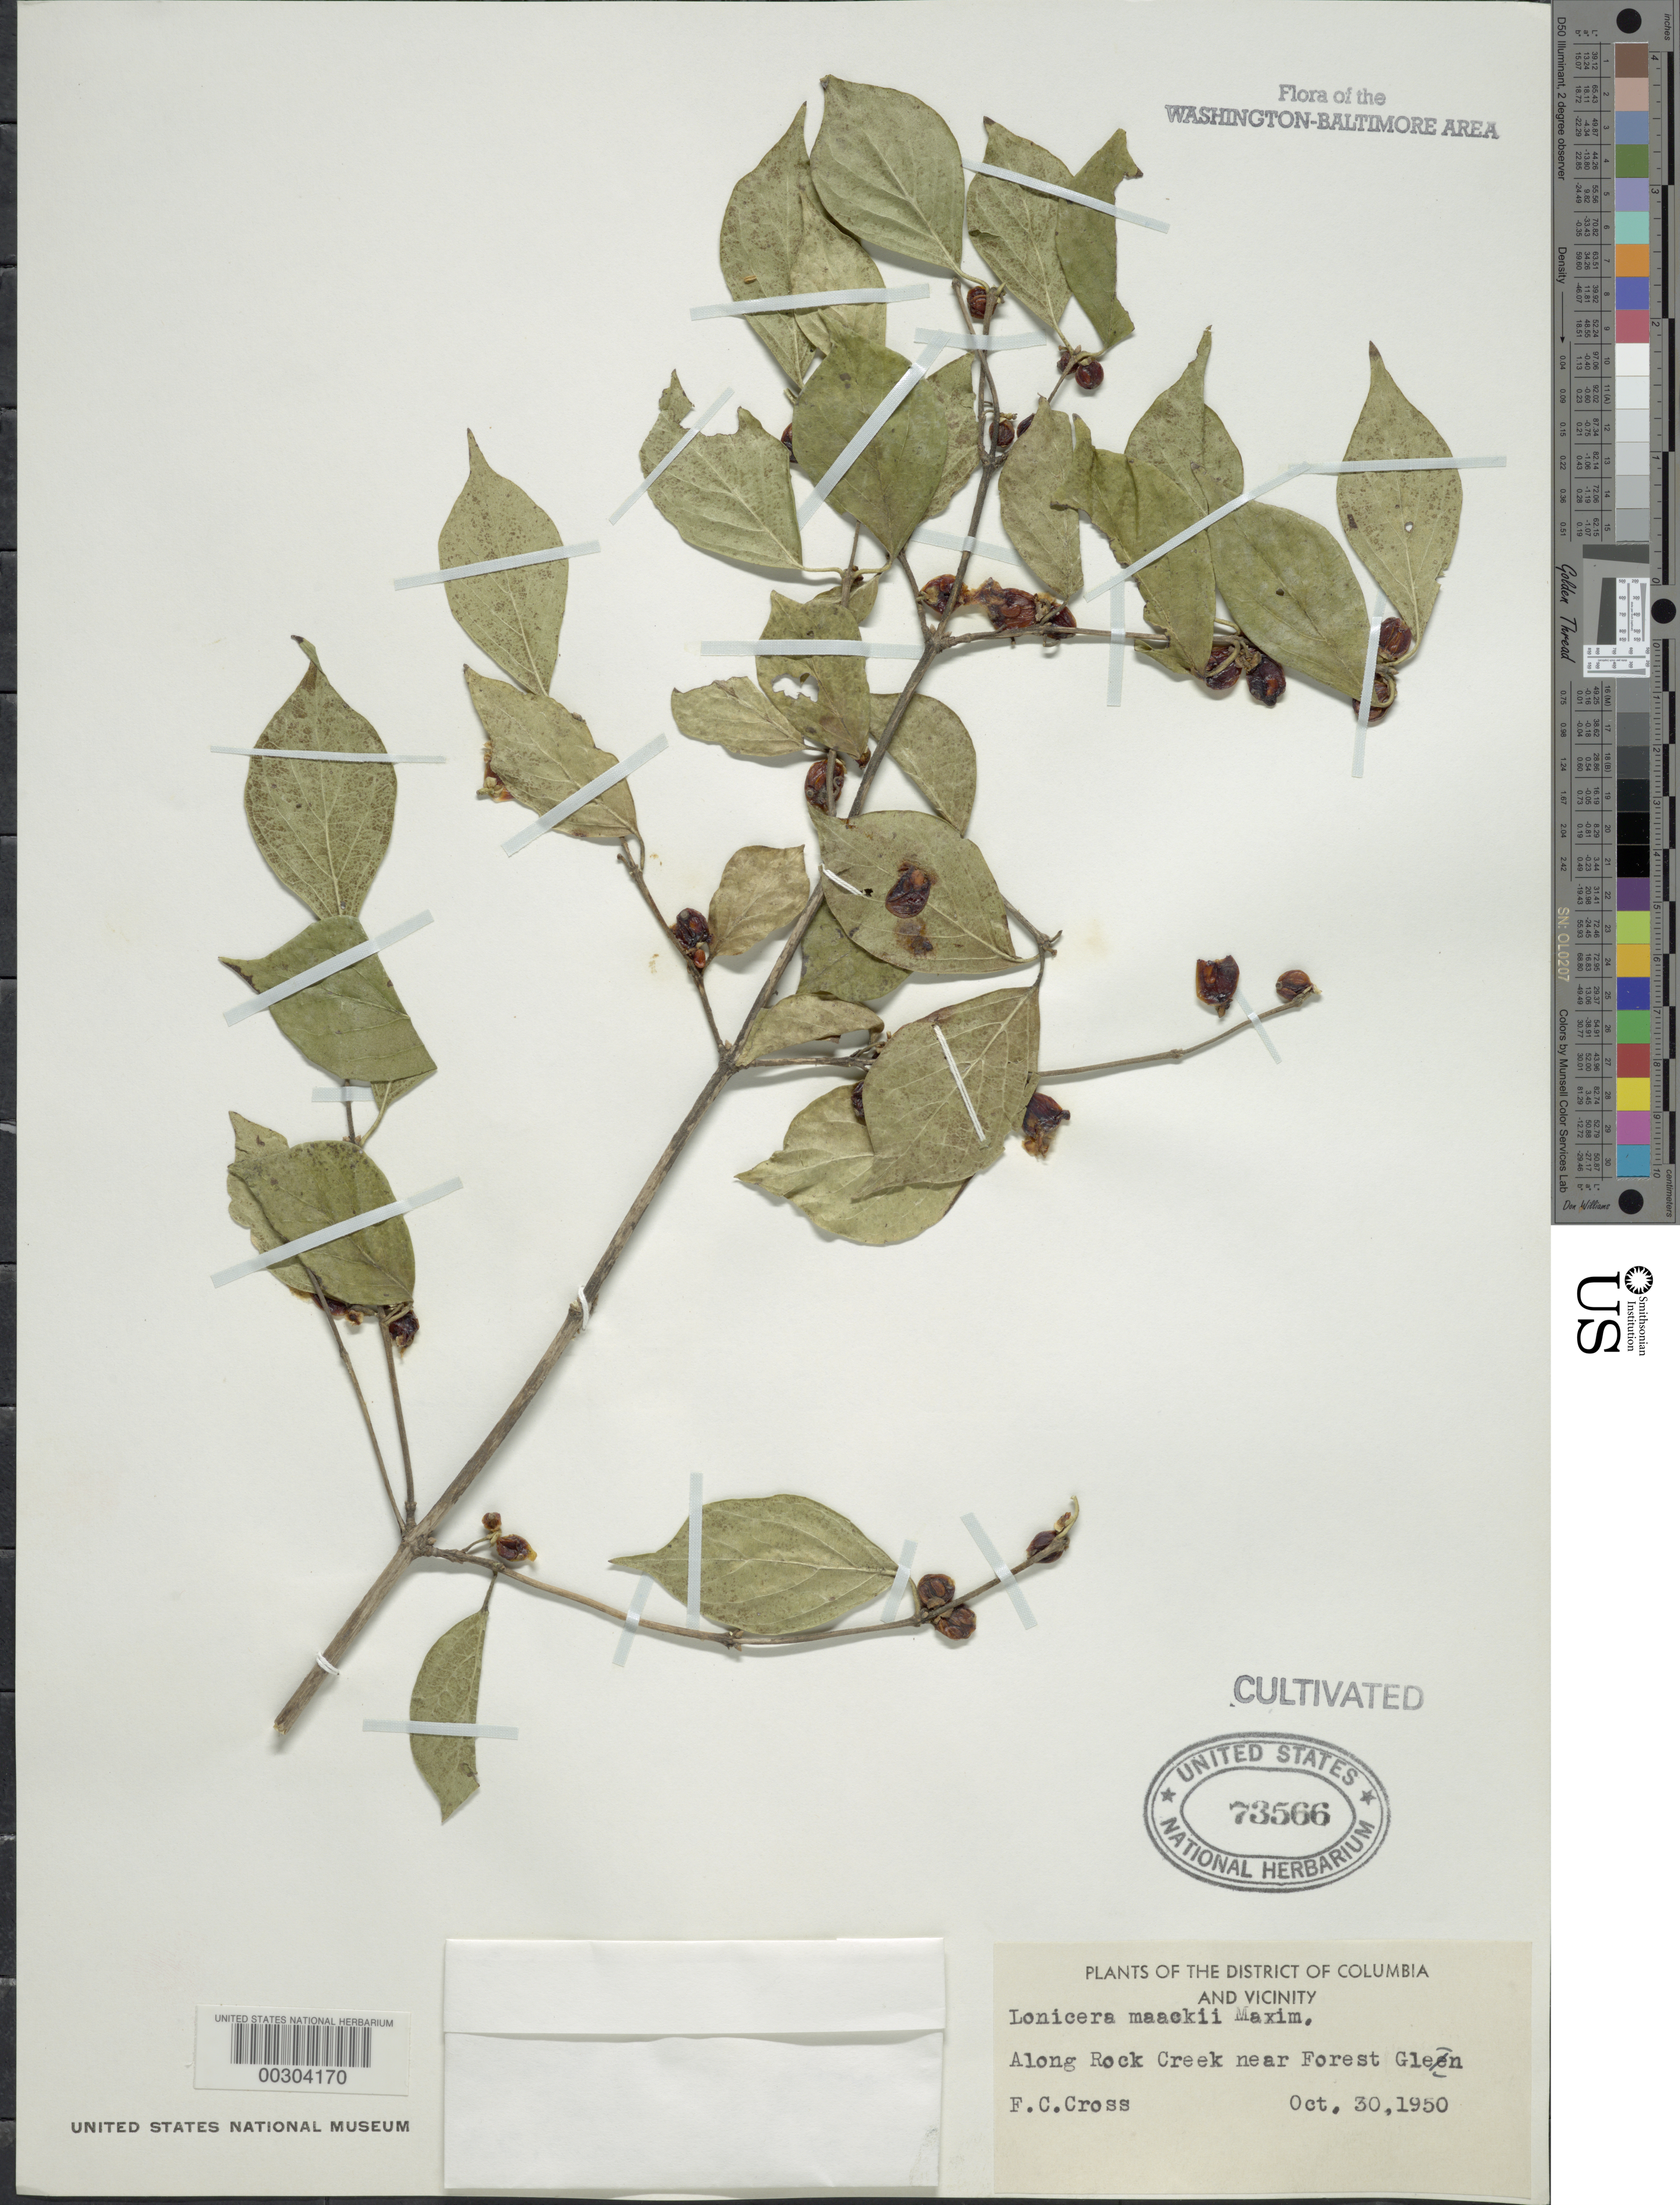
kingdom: Plantae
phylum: Tracheophyta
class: Magnoliopsida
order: Dipsacales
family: Caprifoliaceae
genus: Lonicera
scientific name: Lonicera maackii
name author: (Rupr.) Maxim.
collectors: F. Cross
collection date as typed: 30 Oct 1950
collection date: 1950-10-30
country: United States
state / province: Maryland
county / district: Montgomery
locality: Along Rock Creek near Forest Glen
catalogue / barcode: US 73566